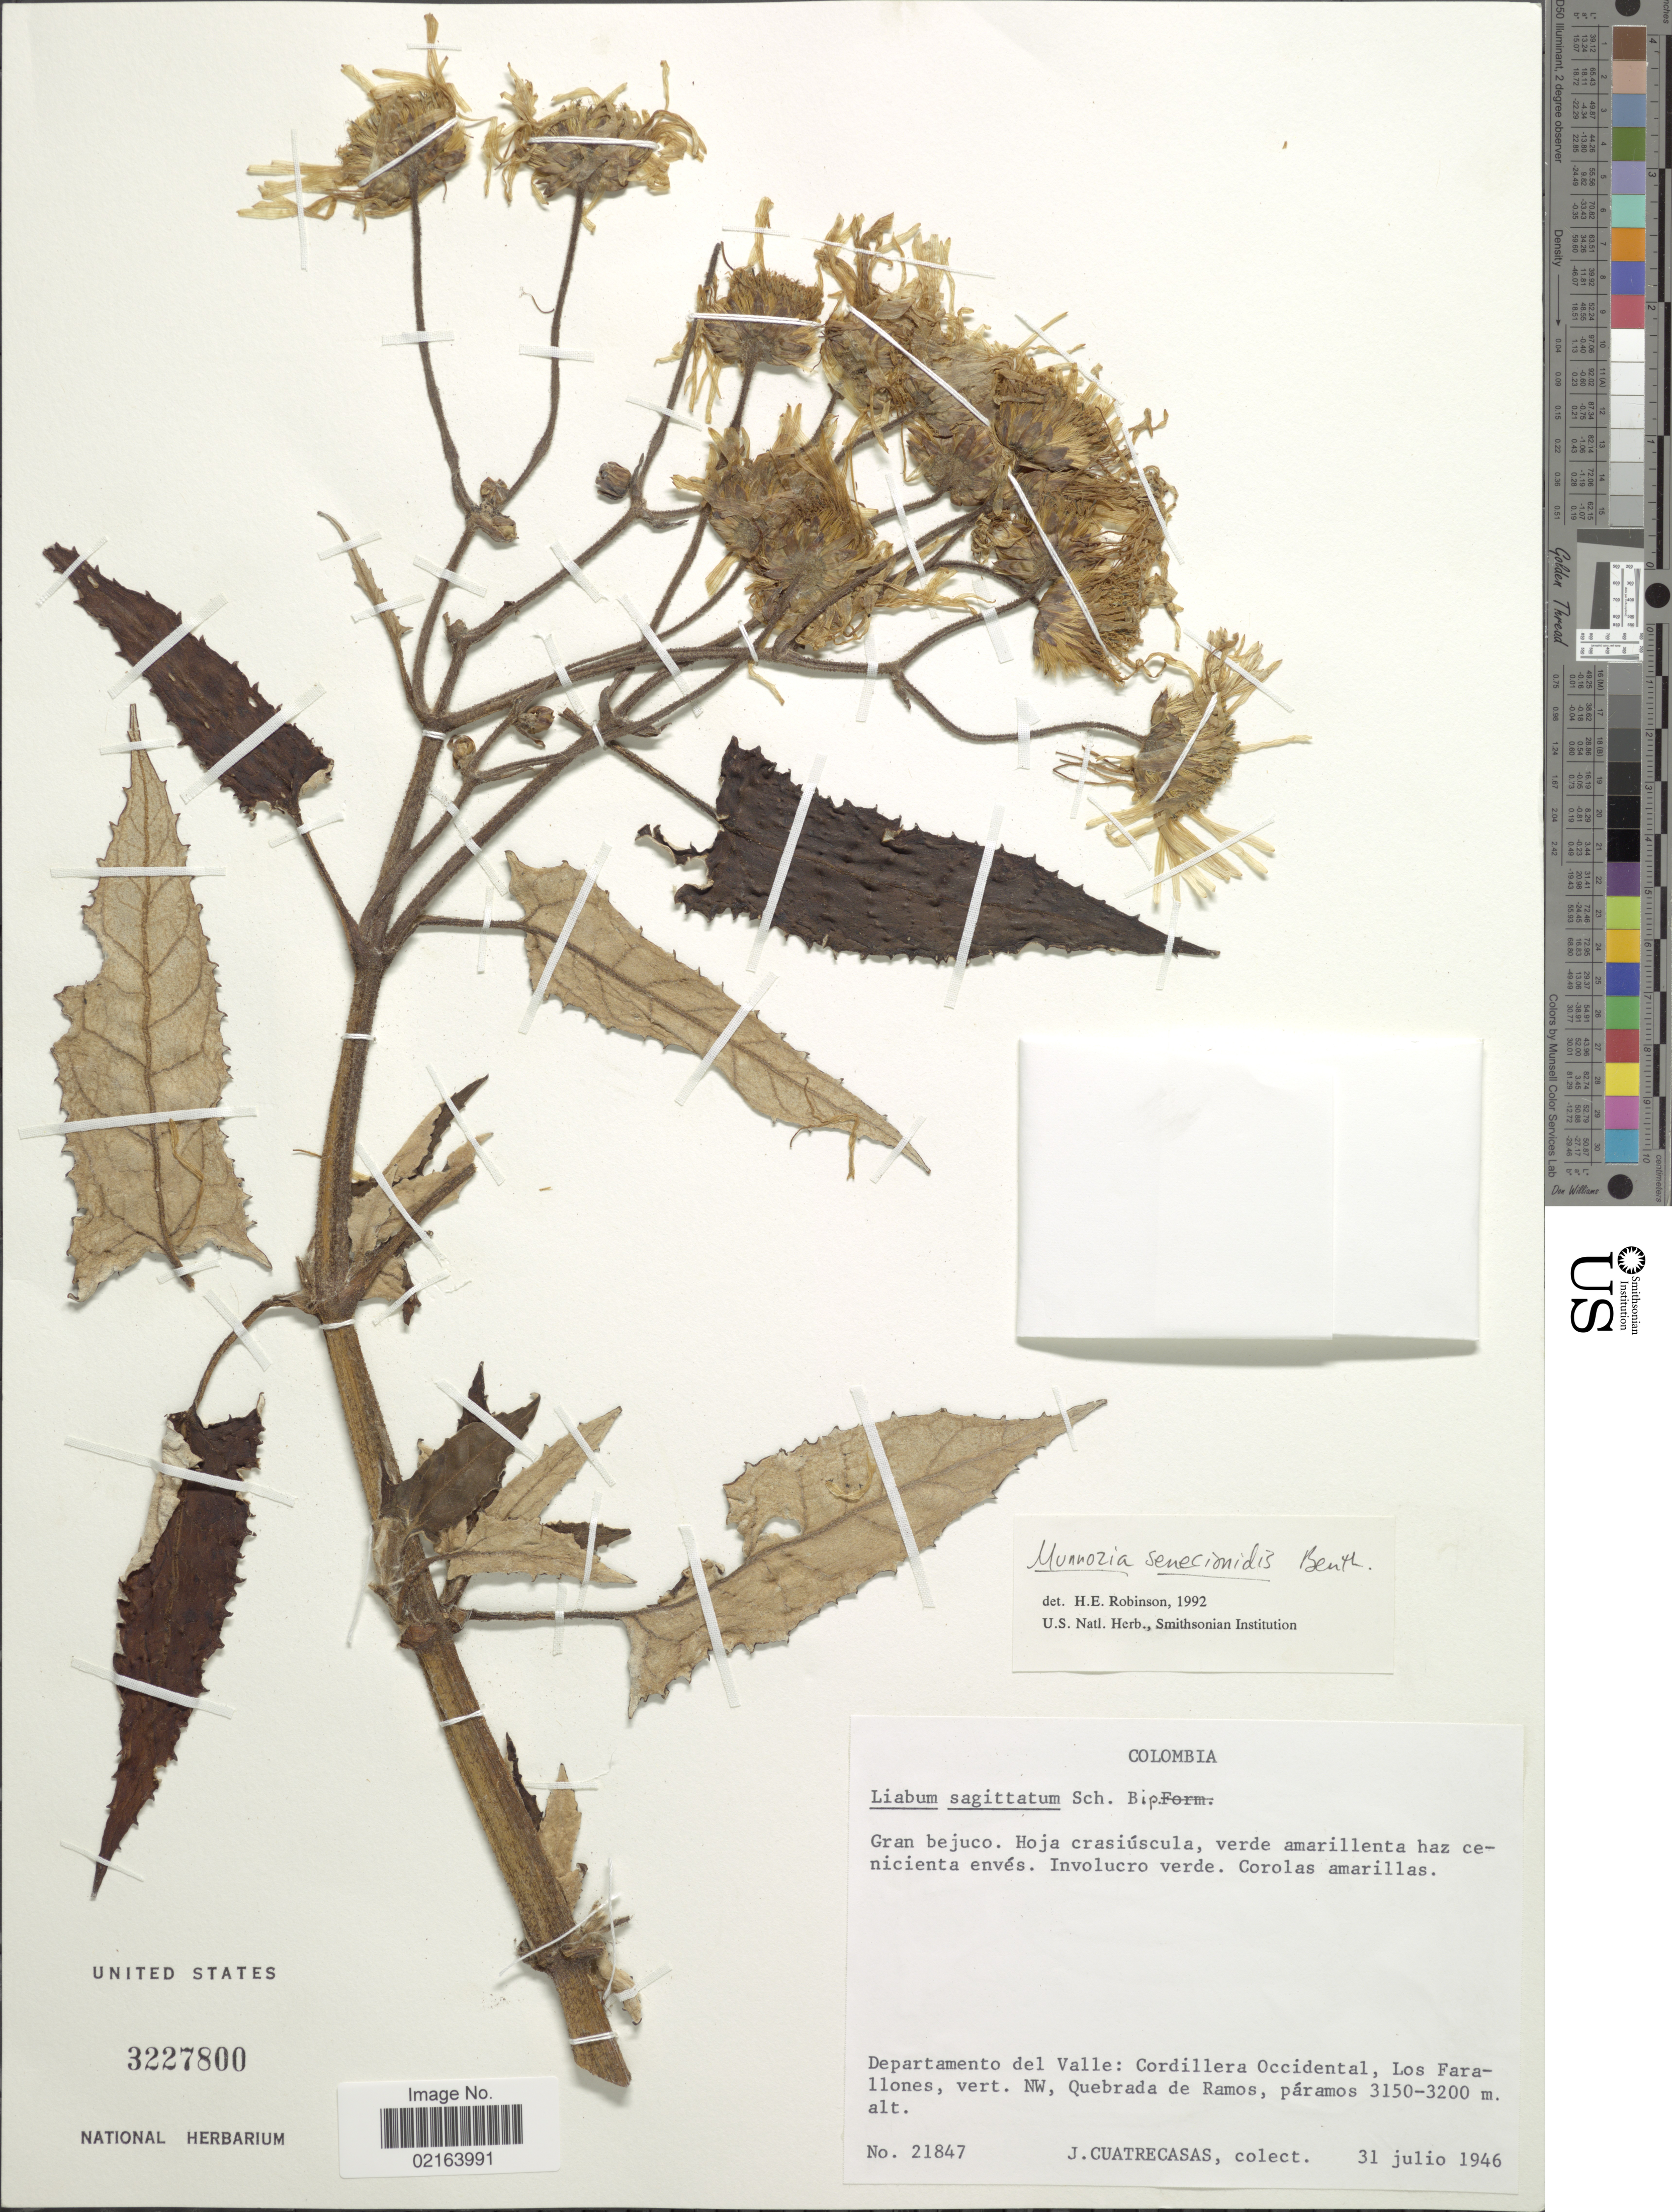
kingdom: Plantae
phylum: Tracheophyta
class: Magnoliopsida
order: Asterales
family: Asteraceae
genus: Munnozia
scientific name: Munnozia senecionidis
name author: Benth.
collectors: J. Cuatrecasas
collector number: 21847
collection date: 1946-07-31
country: Colombia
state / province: Valle del Cauca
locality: Departamento del Valle: Cordillera Occidental, Los Farallones, vert. NW, Quebrada de Ramos, paramos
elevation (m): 3150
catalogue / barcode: US 3227800